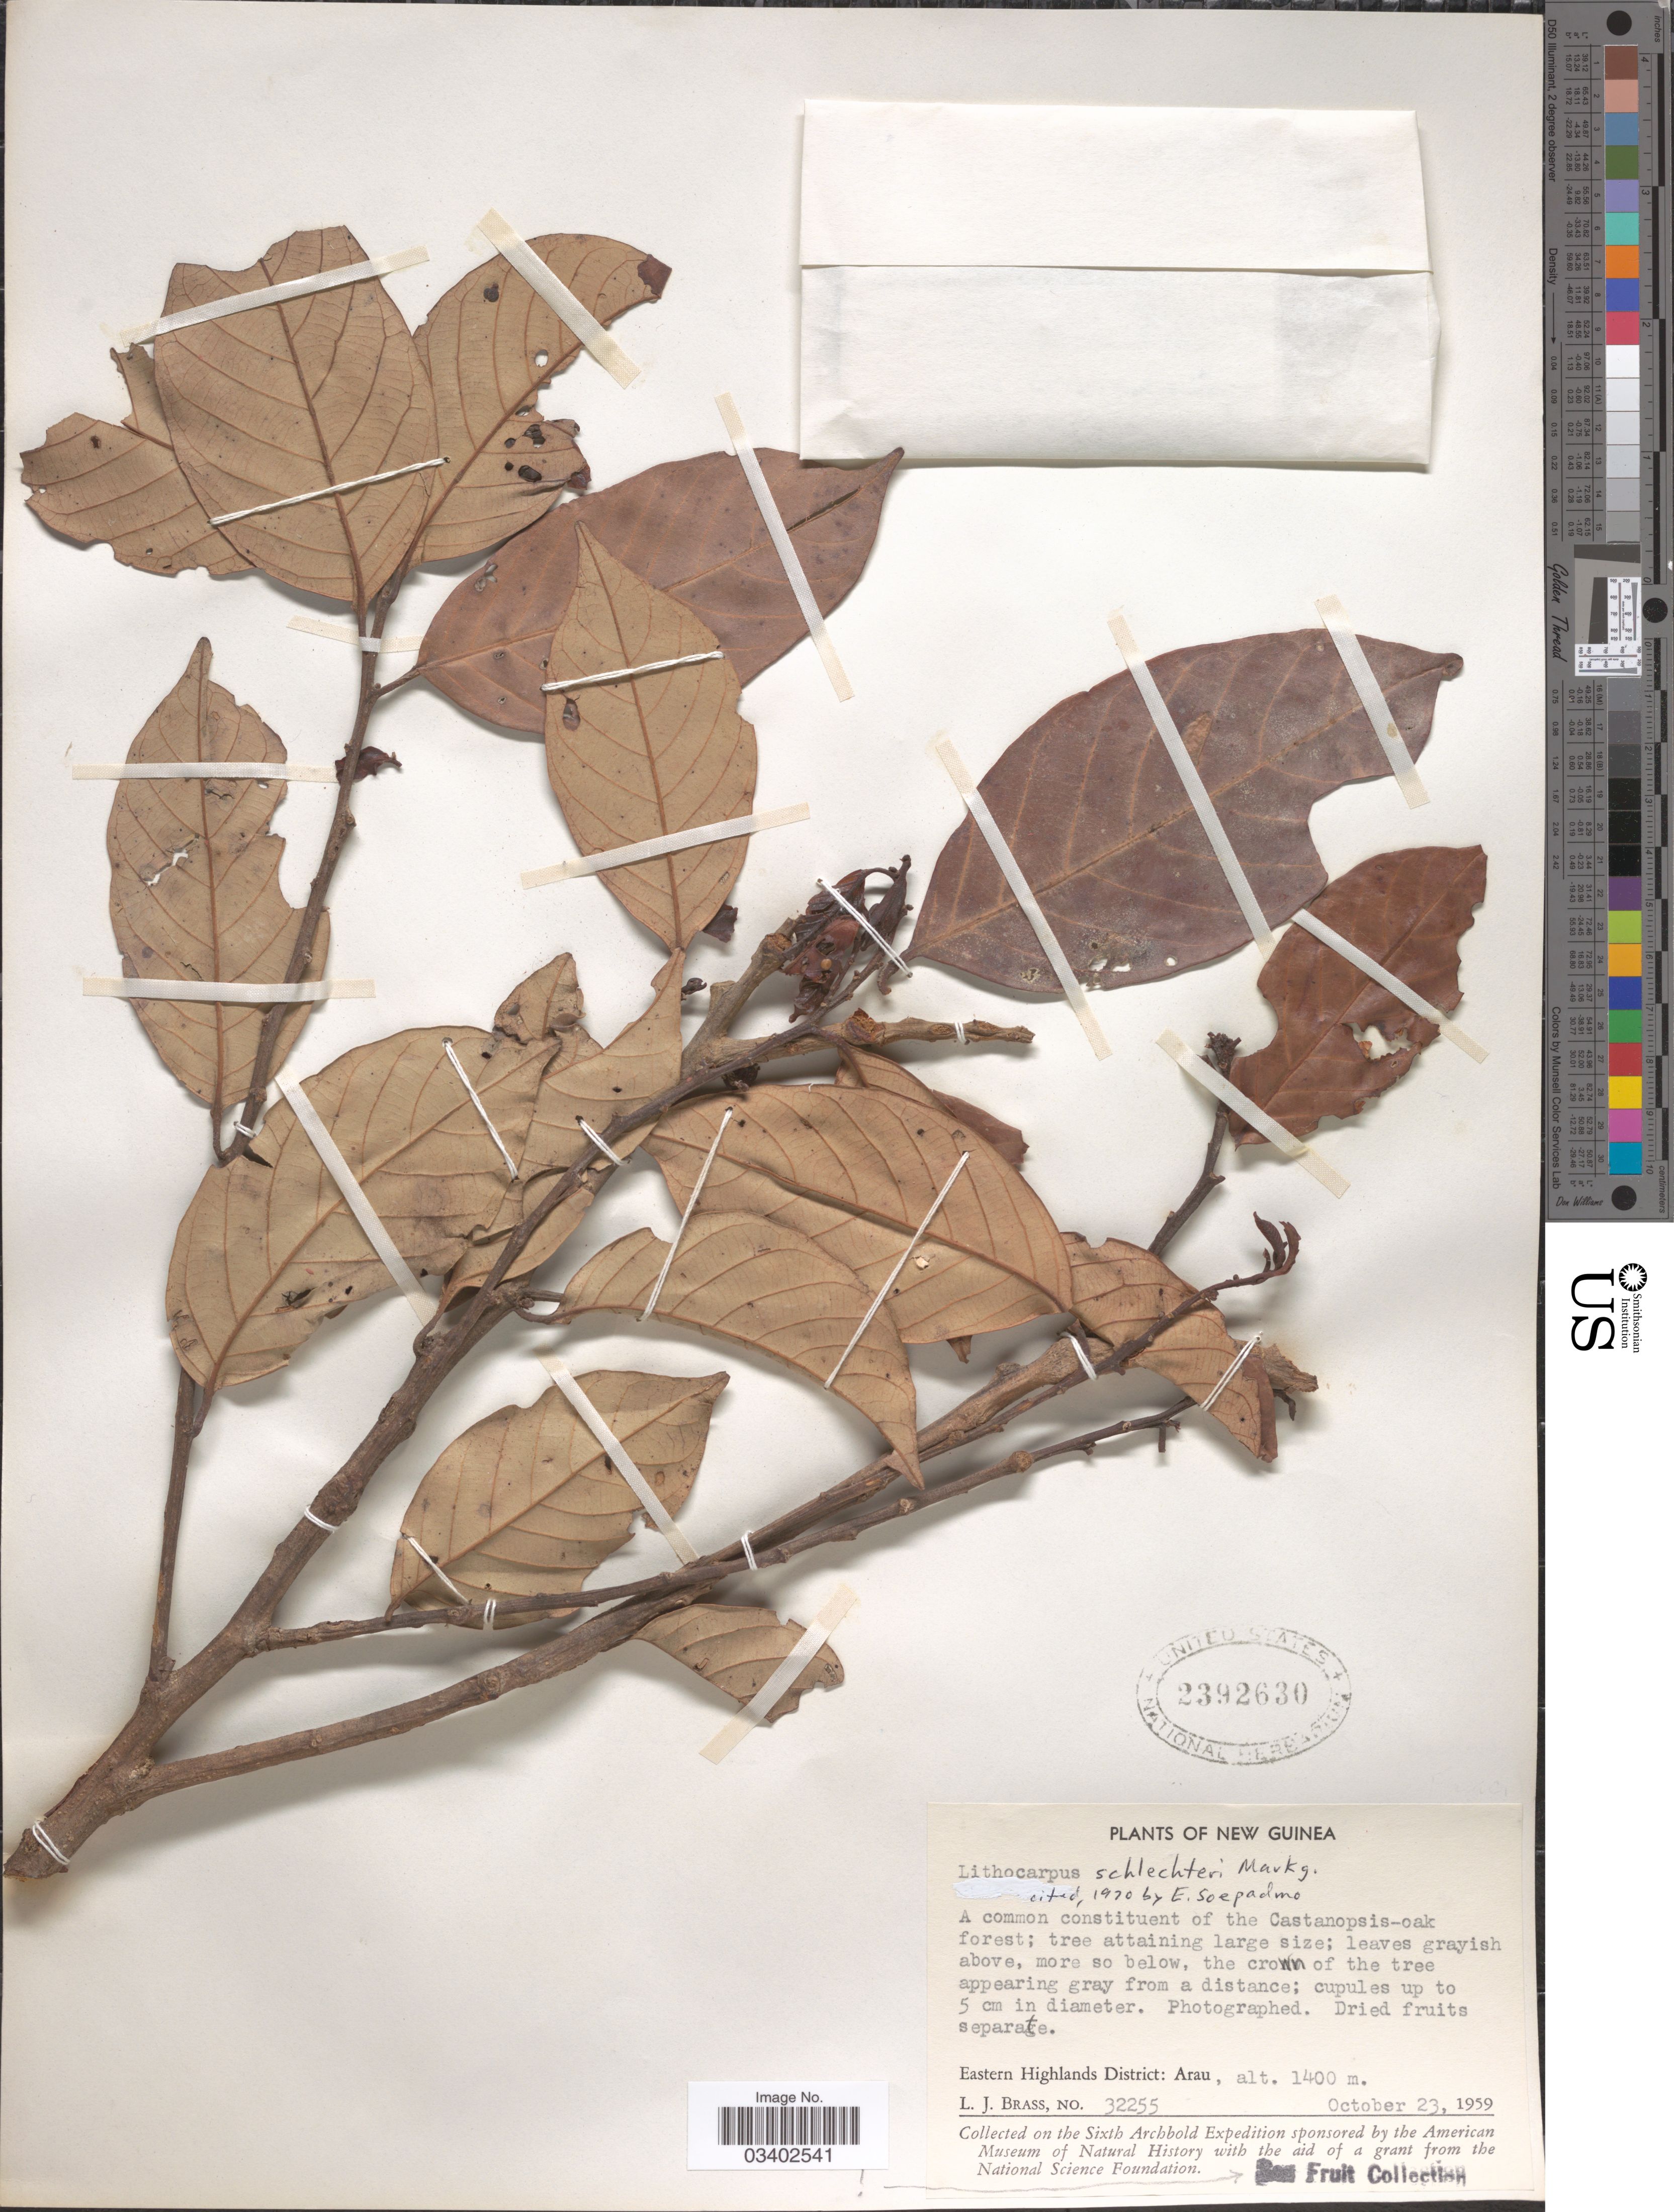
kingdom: Plantae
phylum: Tracheophyta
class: Magnoliopsida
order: Fagales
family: Fagaceae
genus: Lithocarpus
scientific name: Lithocarpus schlechteri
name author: Markgr.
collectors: L. J. Brass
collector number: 32255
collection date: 1959-10-23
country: Papua New Guinea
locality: New Guinea. Eastern Highlands District: Arau.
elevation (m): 1400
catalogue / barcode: US 2392630